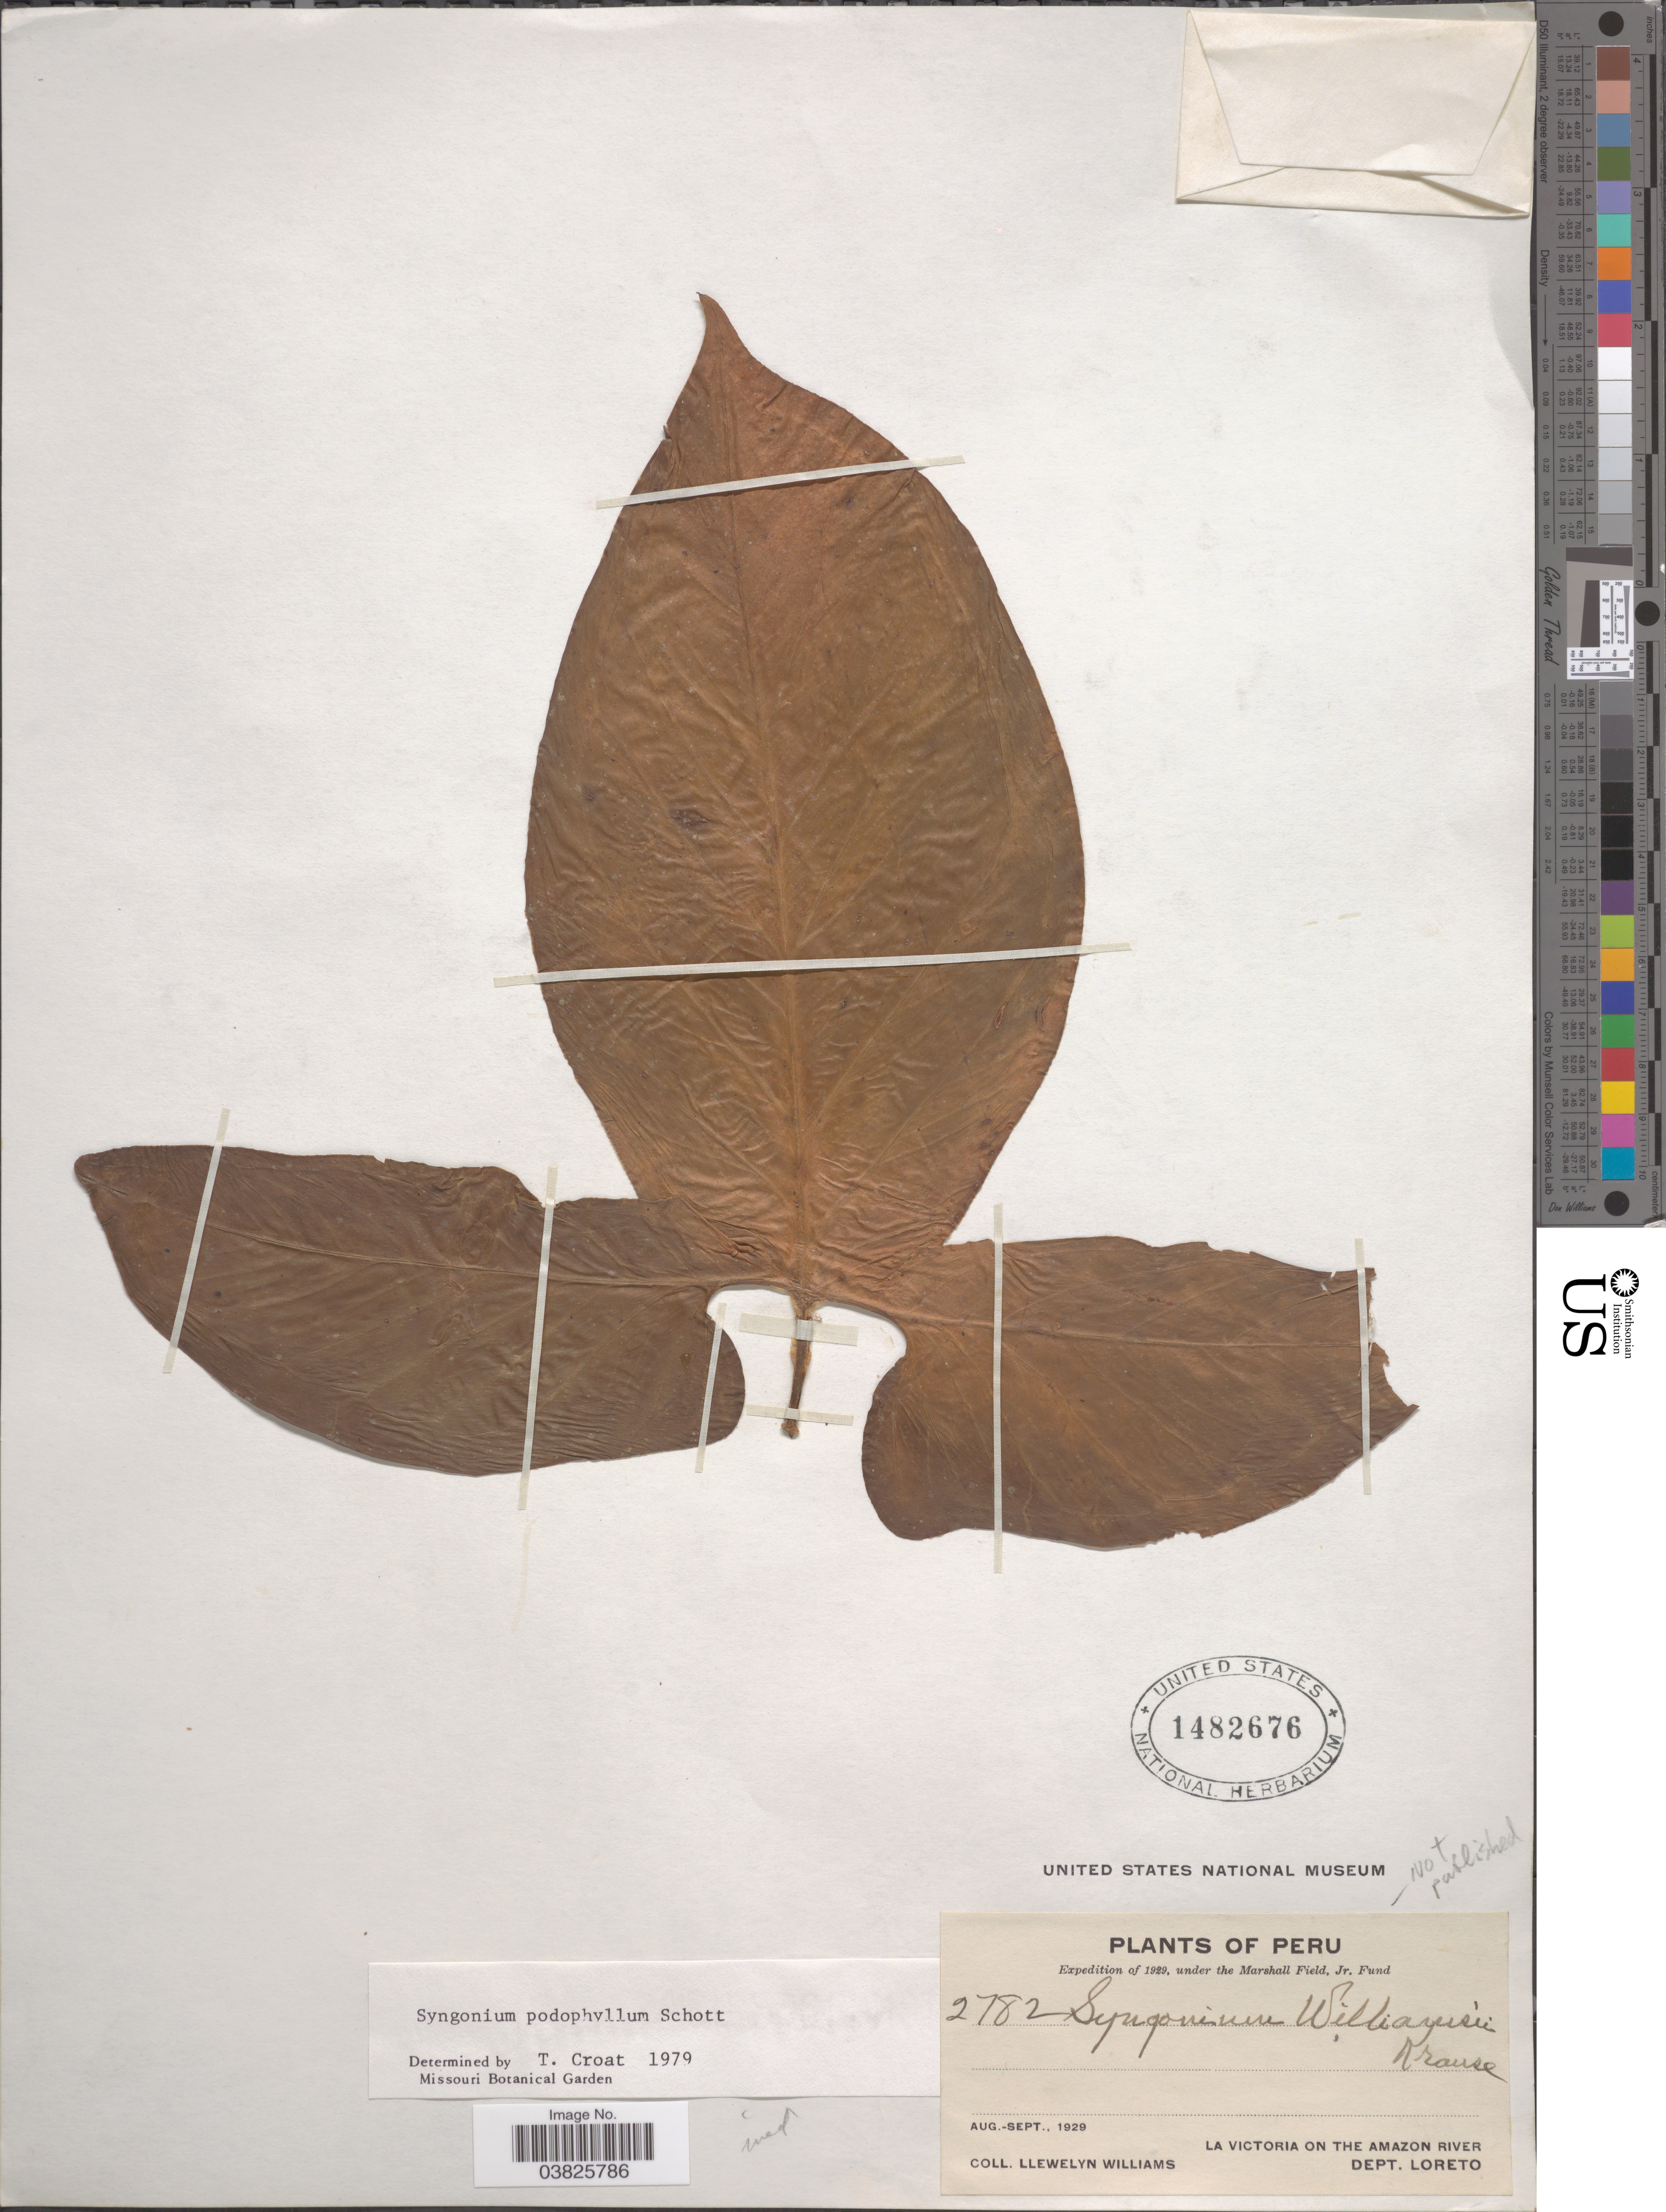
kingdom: Plantae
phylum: Tracheophyta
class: Liliopsida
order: Alismatales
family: Araceae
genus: Syngonium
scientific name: Syngonium podophyllum 'Lemon-Lime'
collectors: Ll. Williams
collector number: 2782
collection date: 1929-08/1929-09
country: Peru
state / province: Loreto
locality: La Victoria on the Amazon River. Dept. Loreto.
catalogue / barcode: US 1482676